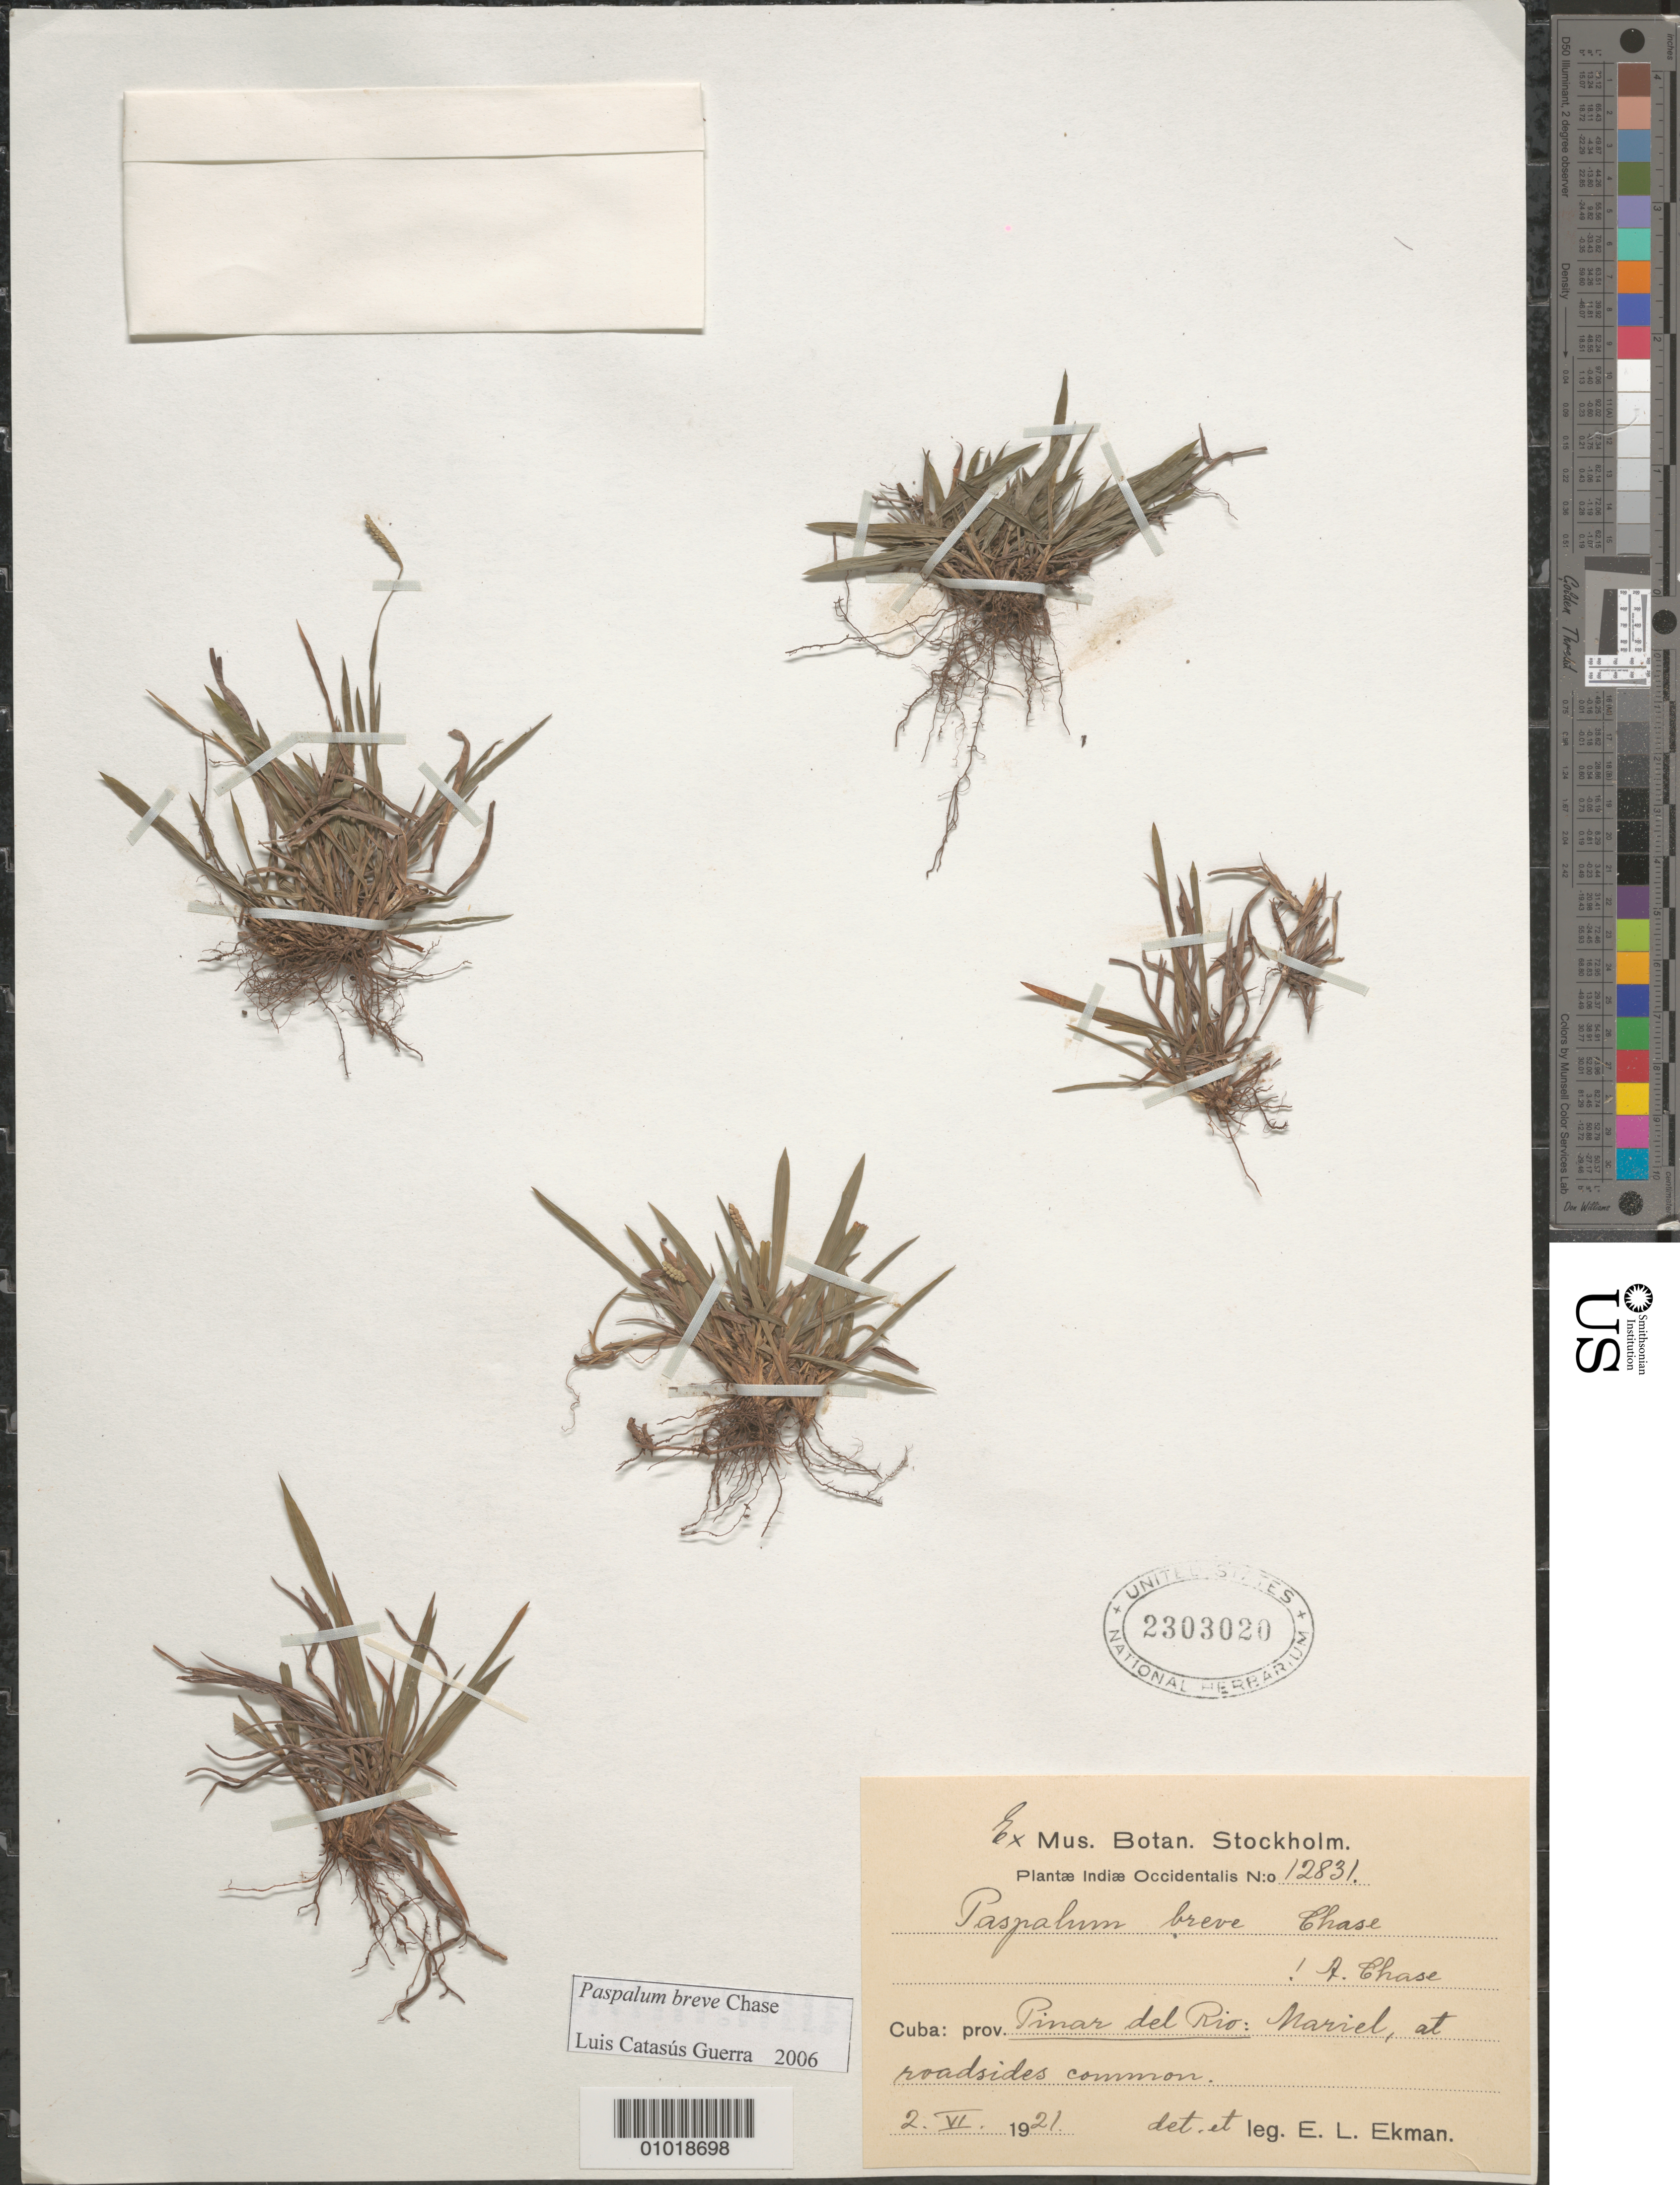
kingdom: Plantae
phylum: Tracheophyta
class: Liliopsida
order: Poales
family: Poaceae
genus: Paspalum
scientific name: Paspalum breve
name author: Chase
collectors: E. L. Ekman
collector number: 12831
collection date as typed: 02 Jun 1921 or 06 Feb 1921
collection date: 1921-02-06 or 1921-06-02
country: Cuba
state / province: Pinar del Rio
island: Cuba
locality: Mariel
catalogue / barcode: US 2303020